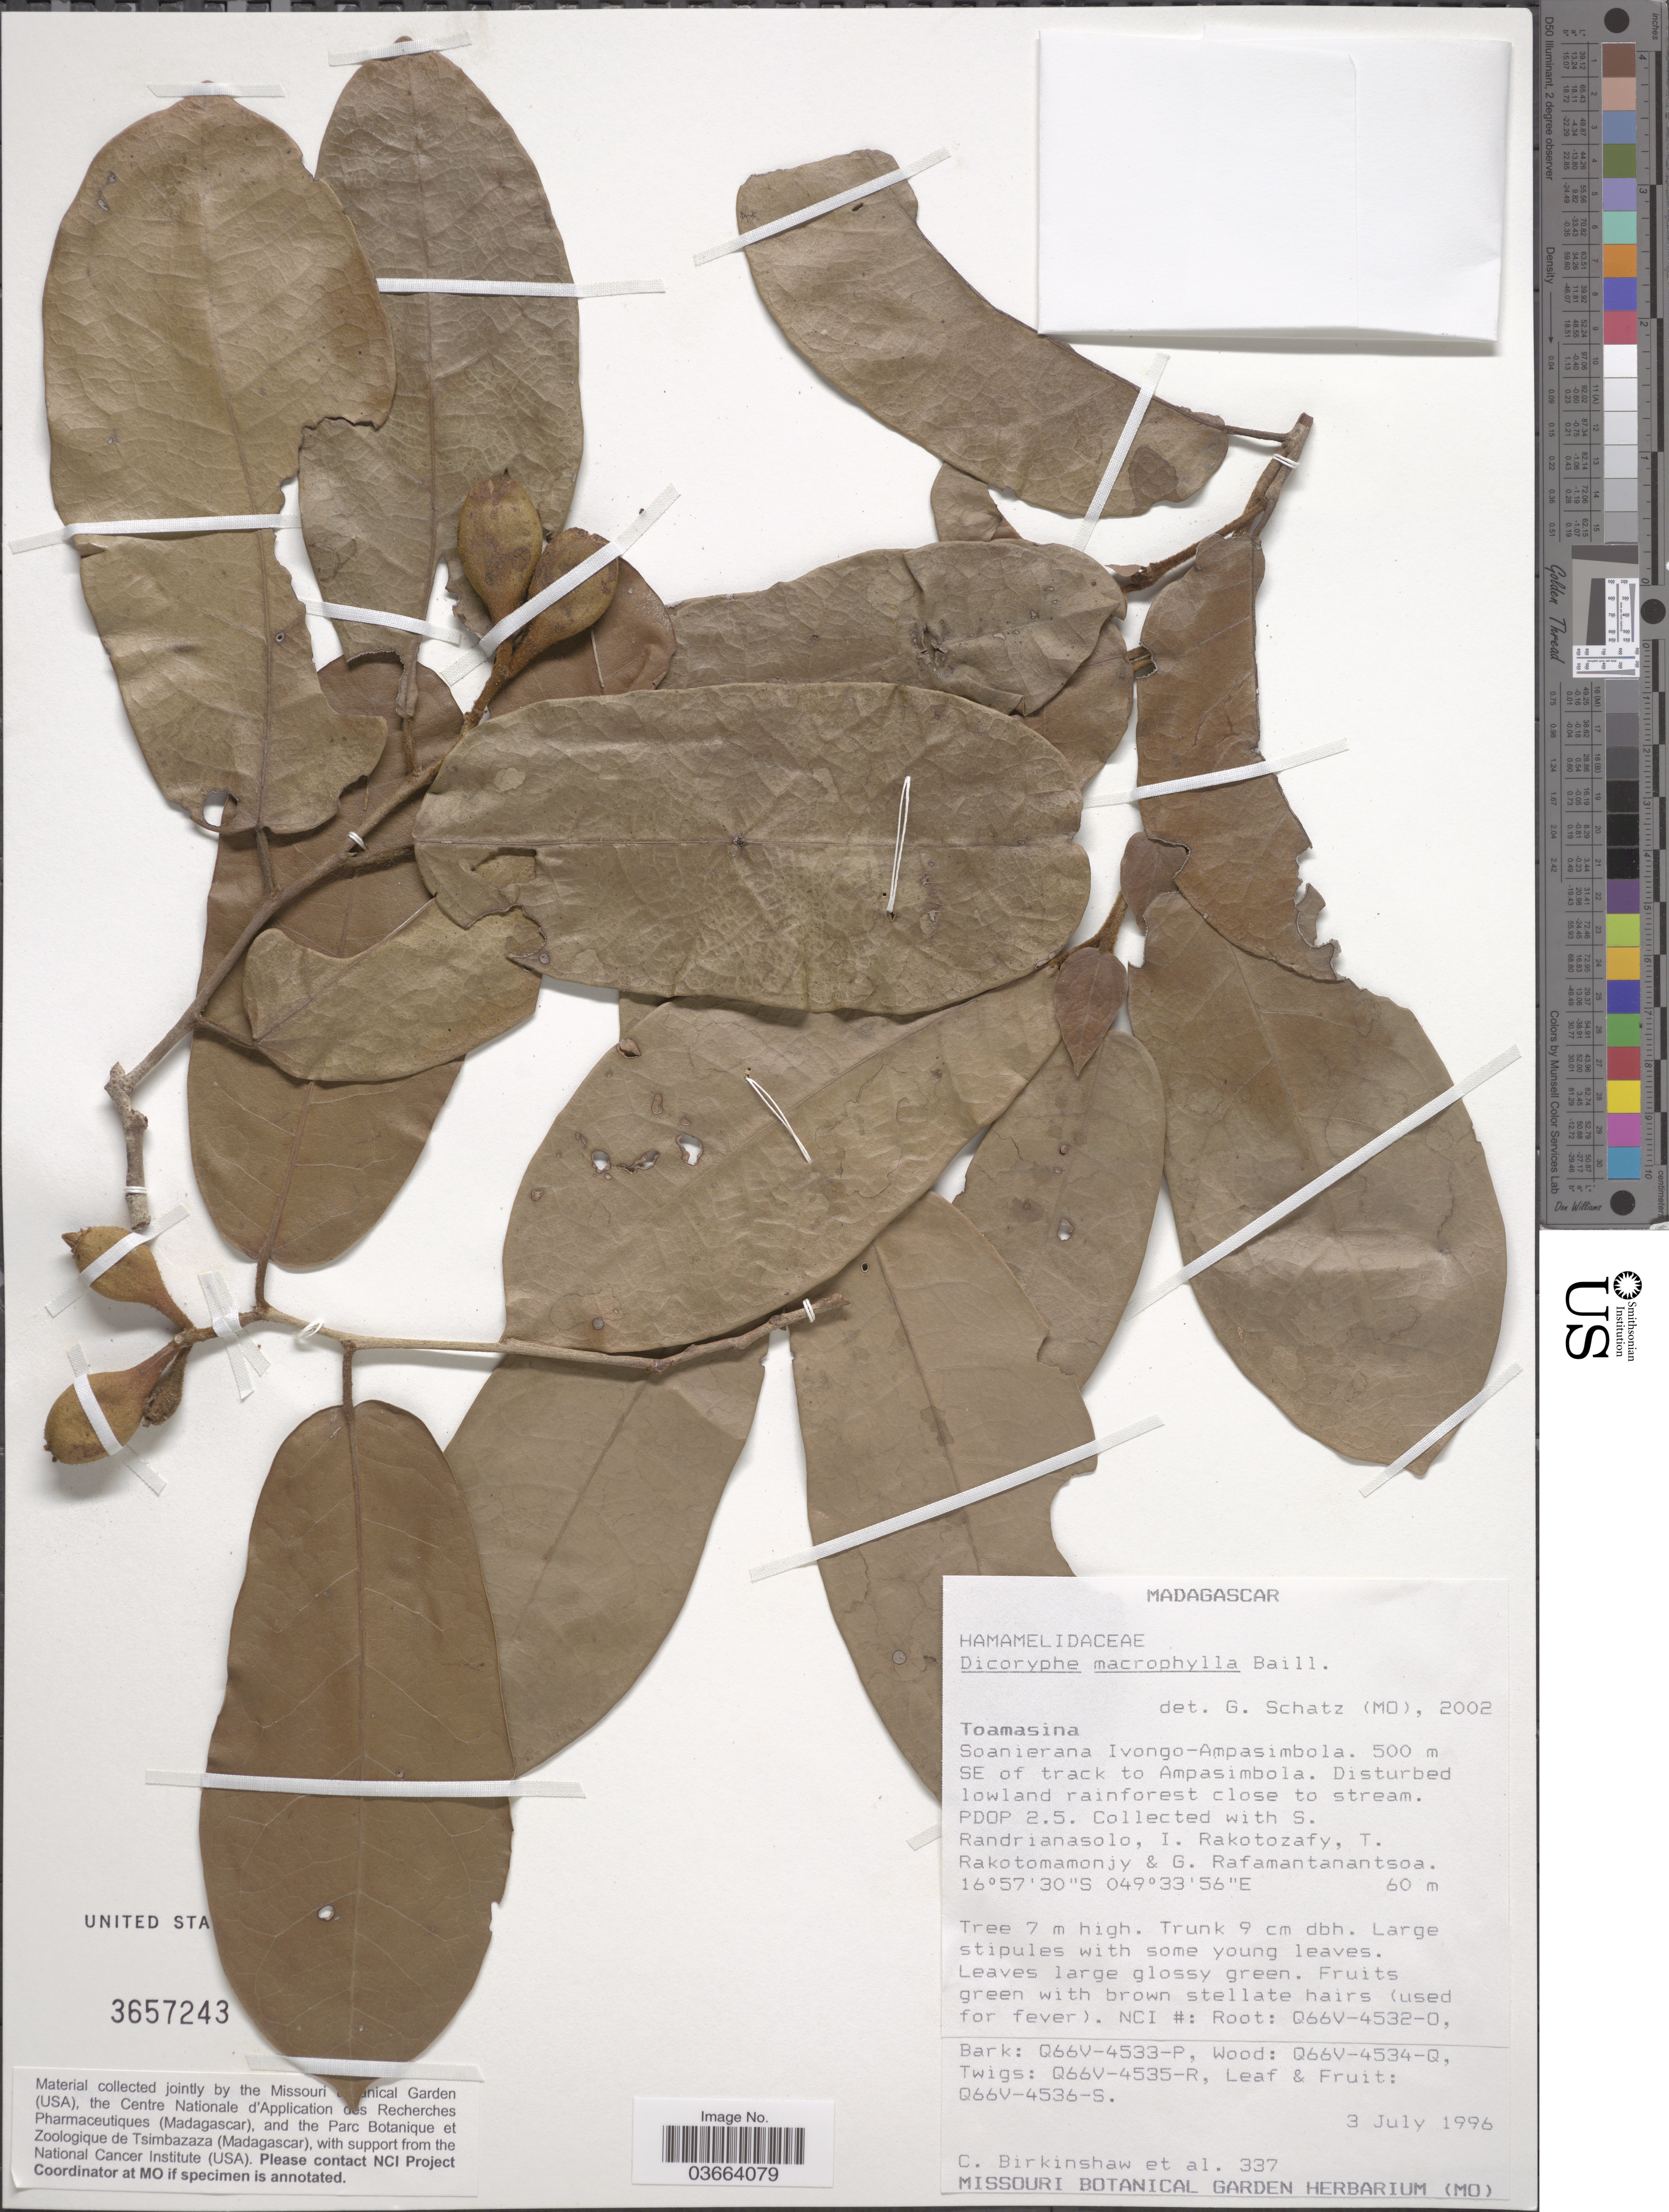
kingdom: Plantae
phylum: Tracheophyta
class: Magnoliopsida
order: Saxifragales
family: Hamamelidaceae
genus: Dicoryphe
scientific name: Dicoryphe macrophylla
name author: Baill.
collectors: C. R. Birkinshaw, S. Randrianasolo, I. Rakotozafy, T. Rakotomamonjy & G. Rafamantanantsoa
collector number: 337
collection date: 1996-07-03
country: Madagascar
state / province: Analanjirofo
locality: Soanierana Ivongo-Ampasimbola. 500 m SE of track to Ampasimbola. Disturbed lowland rainforest close to stream. PDOP 2.5.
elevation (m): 60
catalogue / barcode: US 3657243